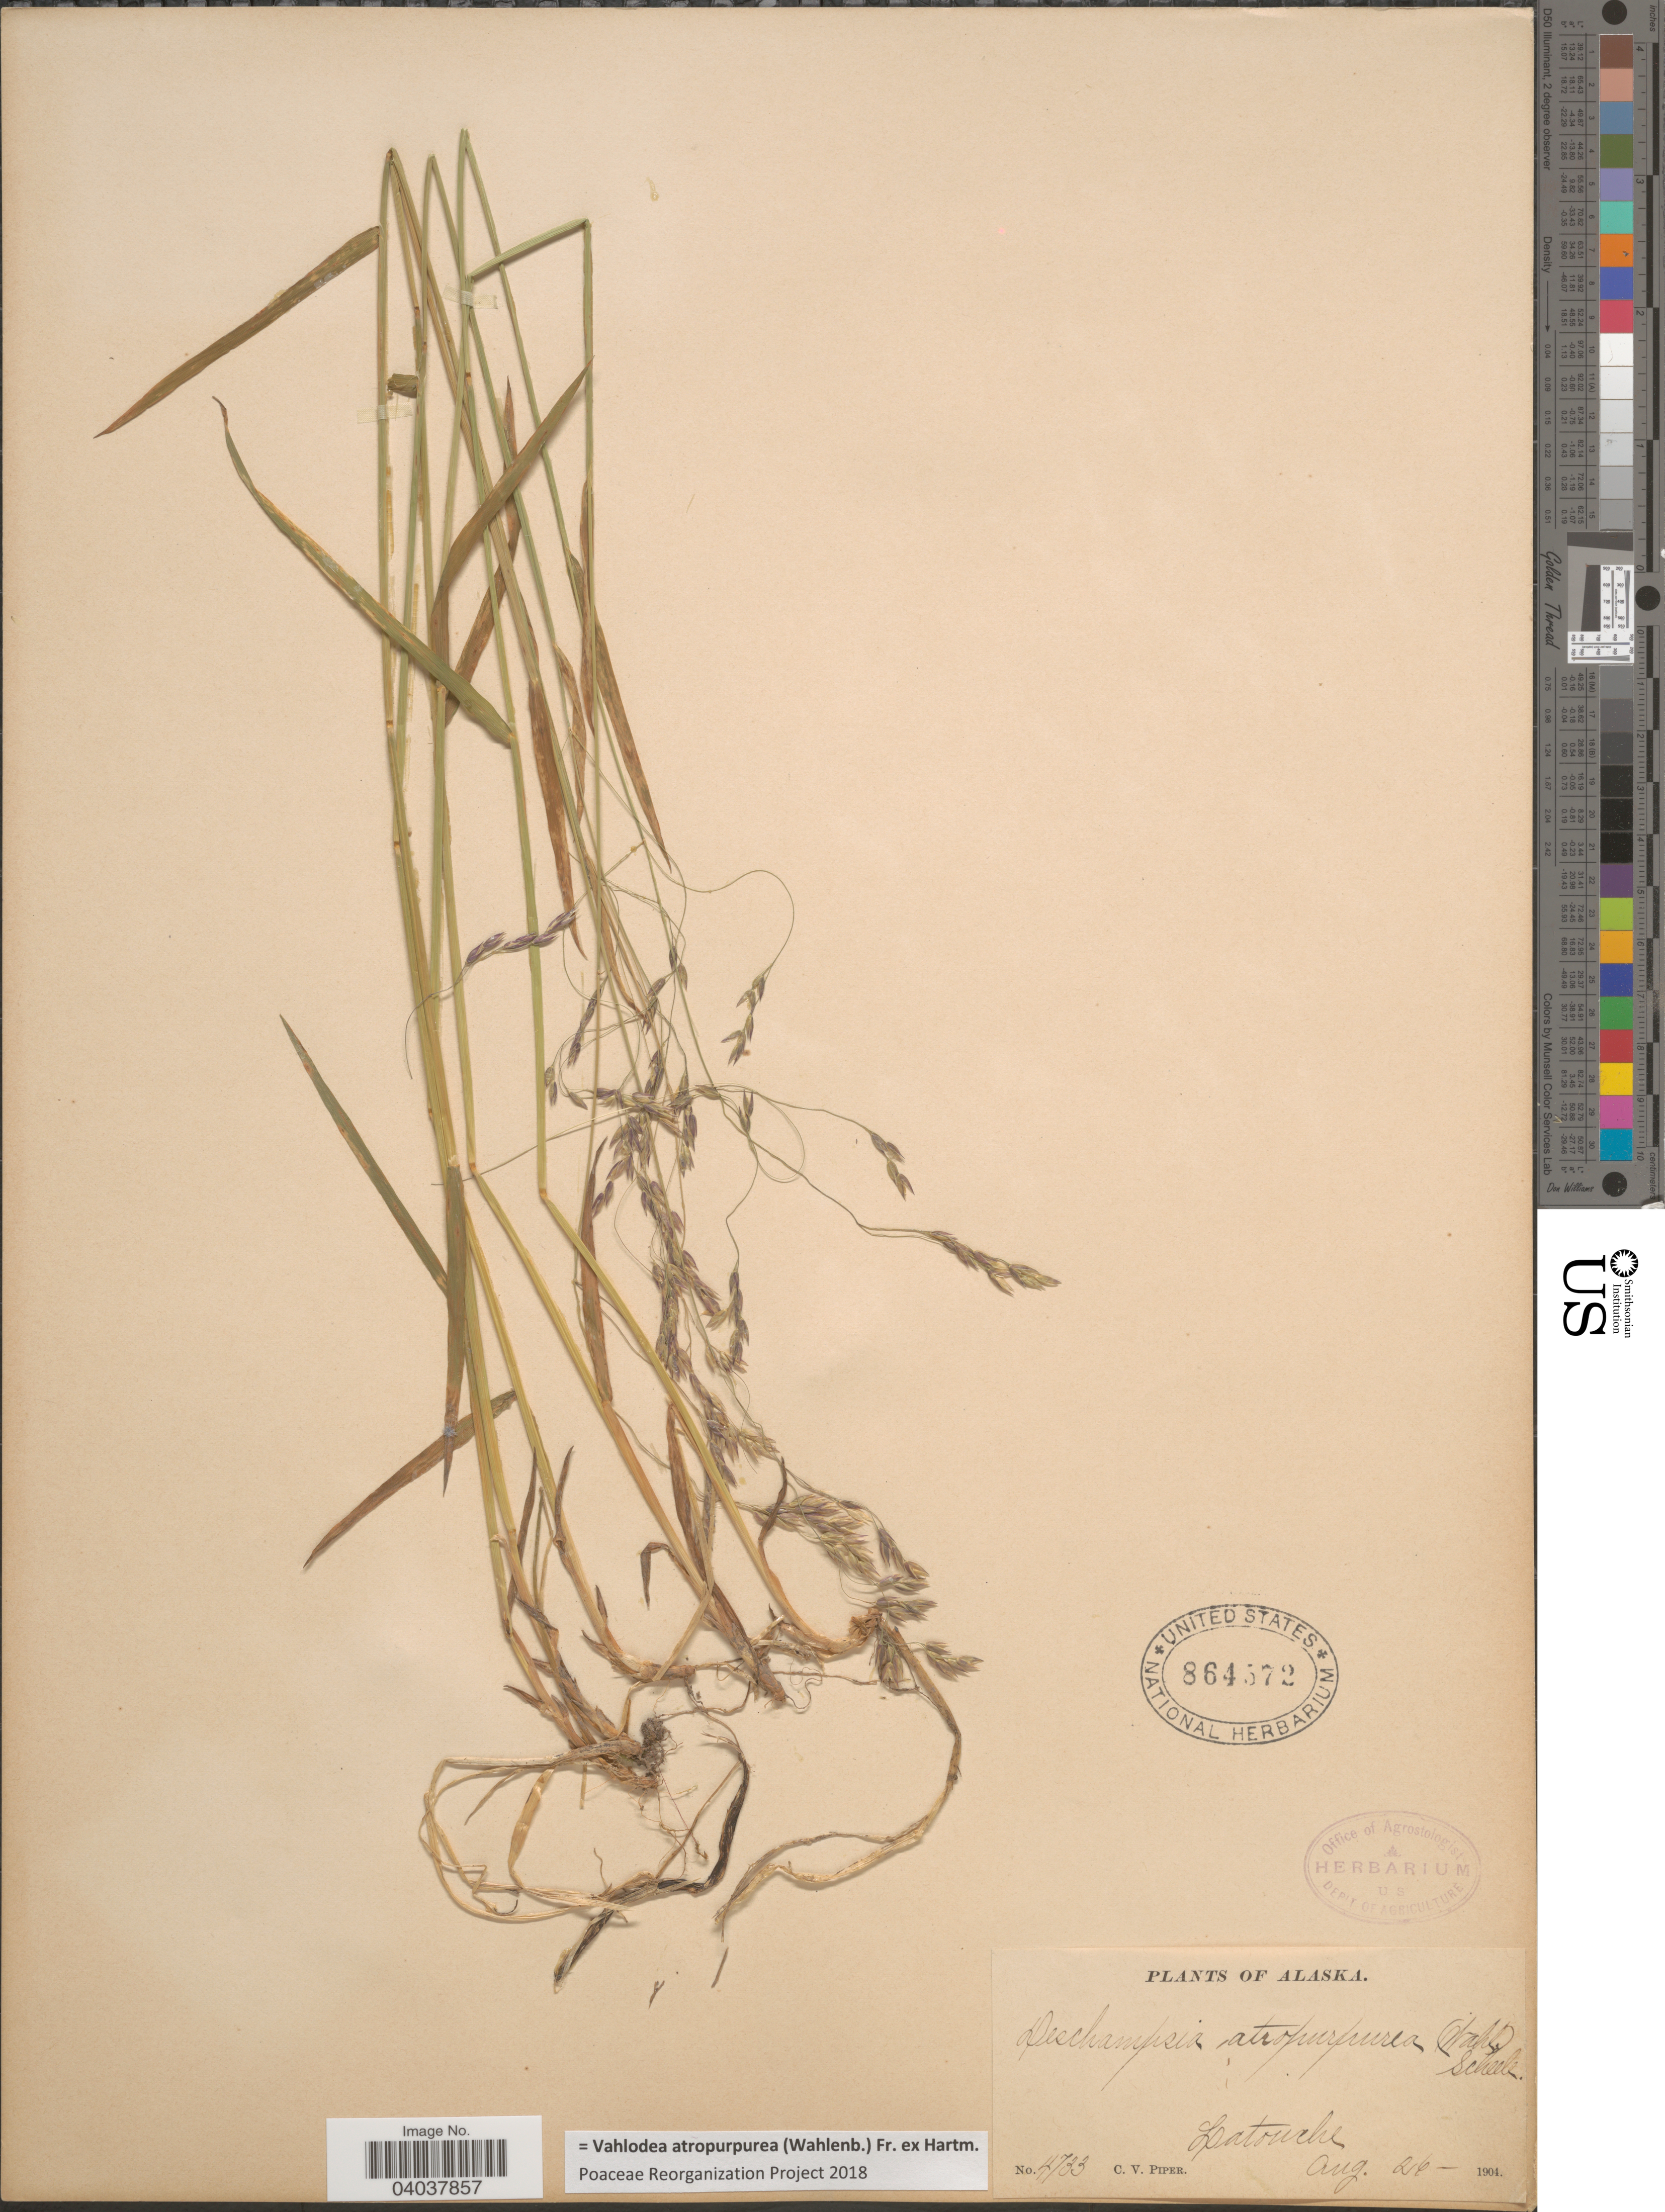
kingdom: Plantae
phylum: Tracheophyta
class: Liliopsida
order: Poales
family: Poaceae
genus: Vahlodea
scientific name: Vahlodea atropurpurea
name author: (Wahlenb.) Fr. ex Hartm.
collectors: C. V. Piper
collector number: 4733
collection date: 1904-08-26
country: United States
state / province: Alaska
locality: Latouche.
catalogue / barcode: US 864572